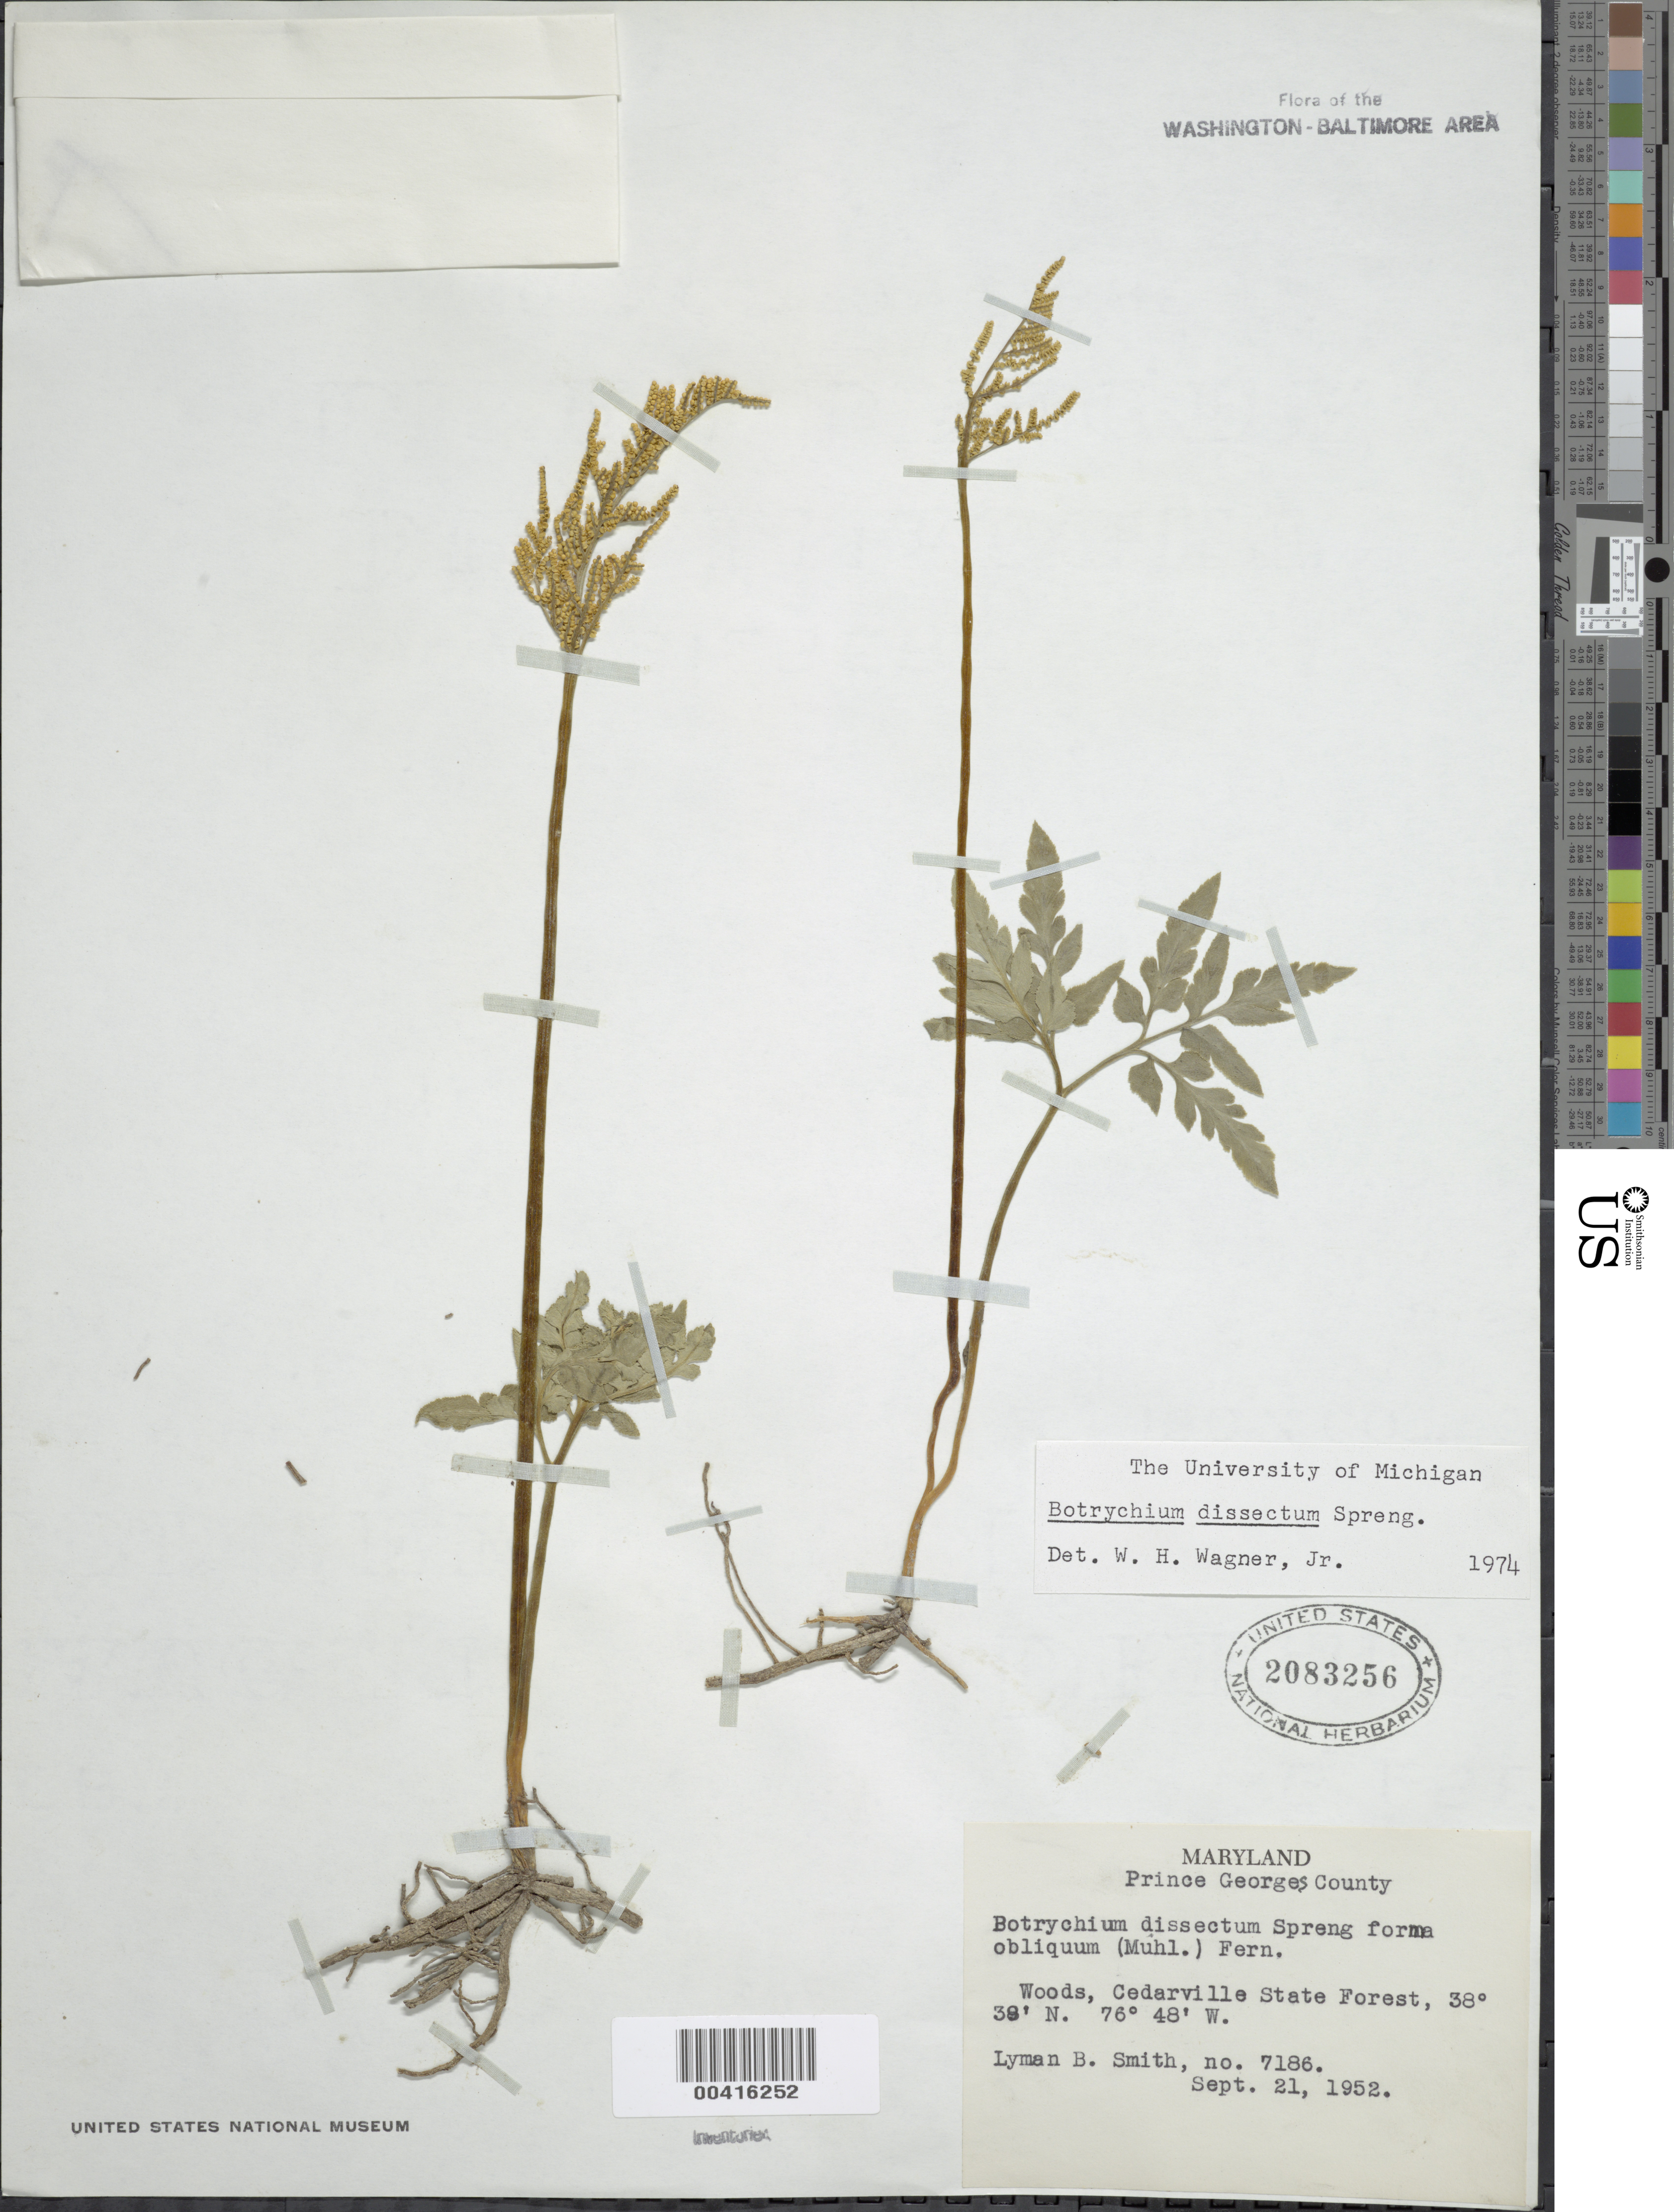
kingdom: Plantae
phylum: Tracheophyta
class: Polypodiopsida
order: Ophioglossales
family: Ophioglossaceae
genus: Botrychium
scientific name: Botrychium dissectum var. obliquum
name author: Clute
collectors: L. Smith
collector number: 7186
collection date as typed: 21 Sep 1952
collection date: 1952-09-21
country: United States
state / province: Maryland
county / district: Prince George's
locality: Cedarville State Forest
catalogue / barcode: US 2083256